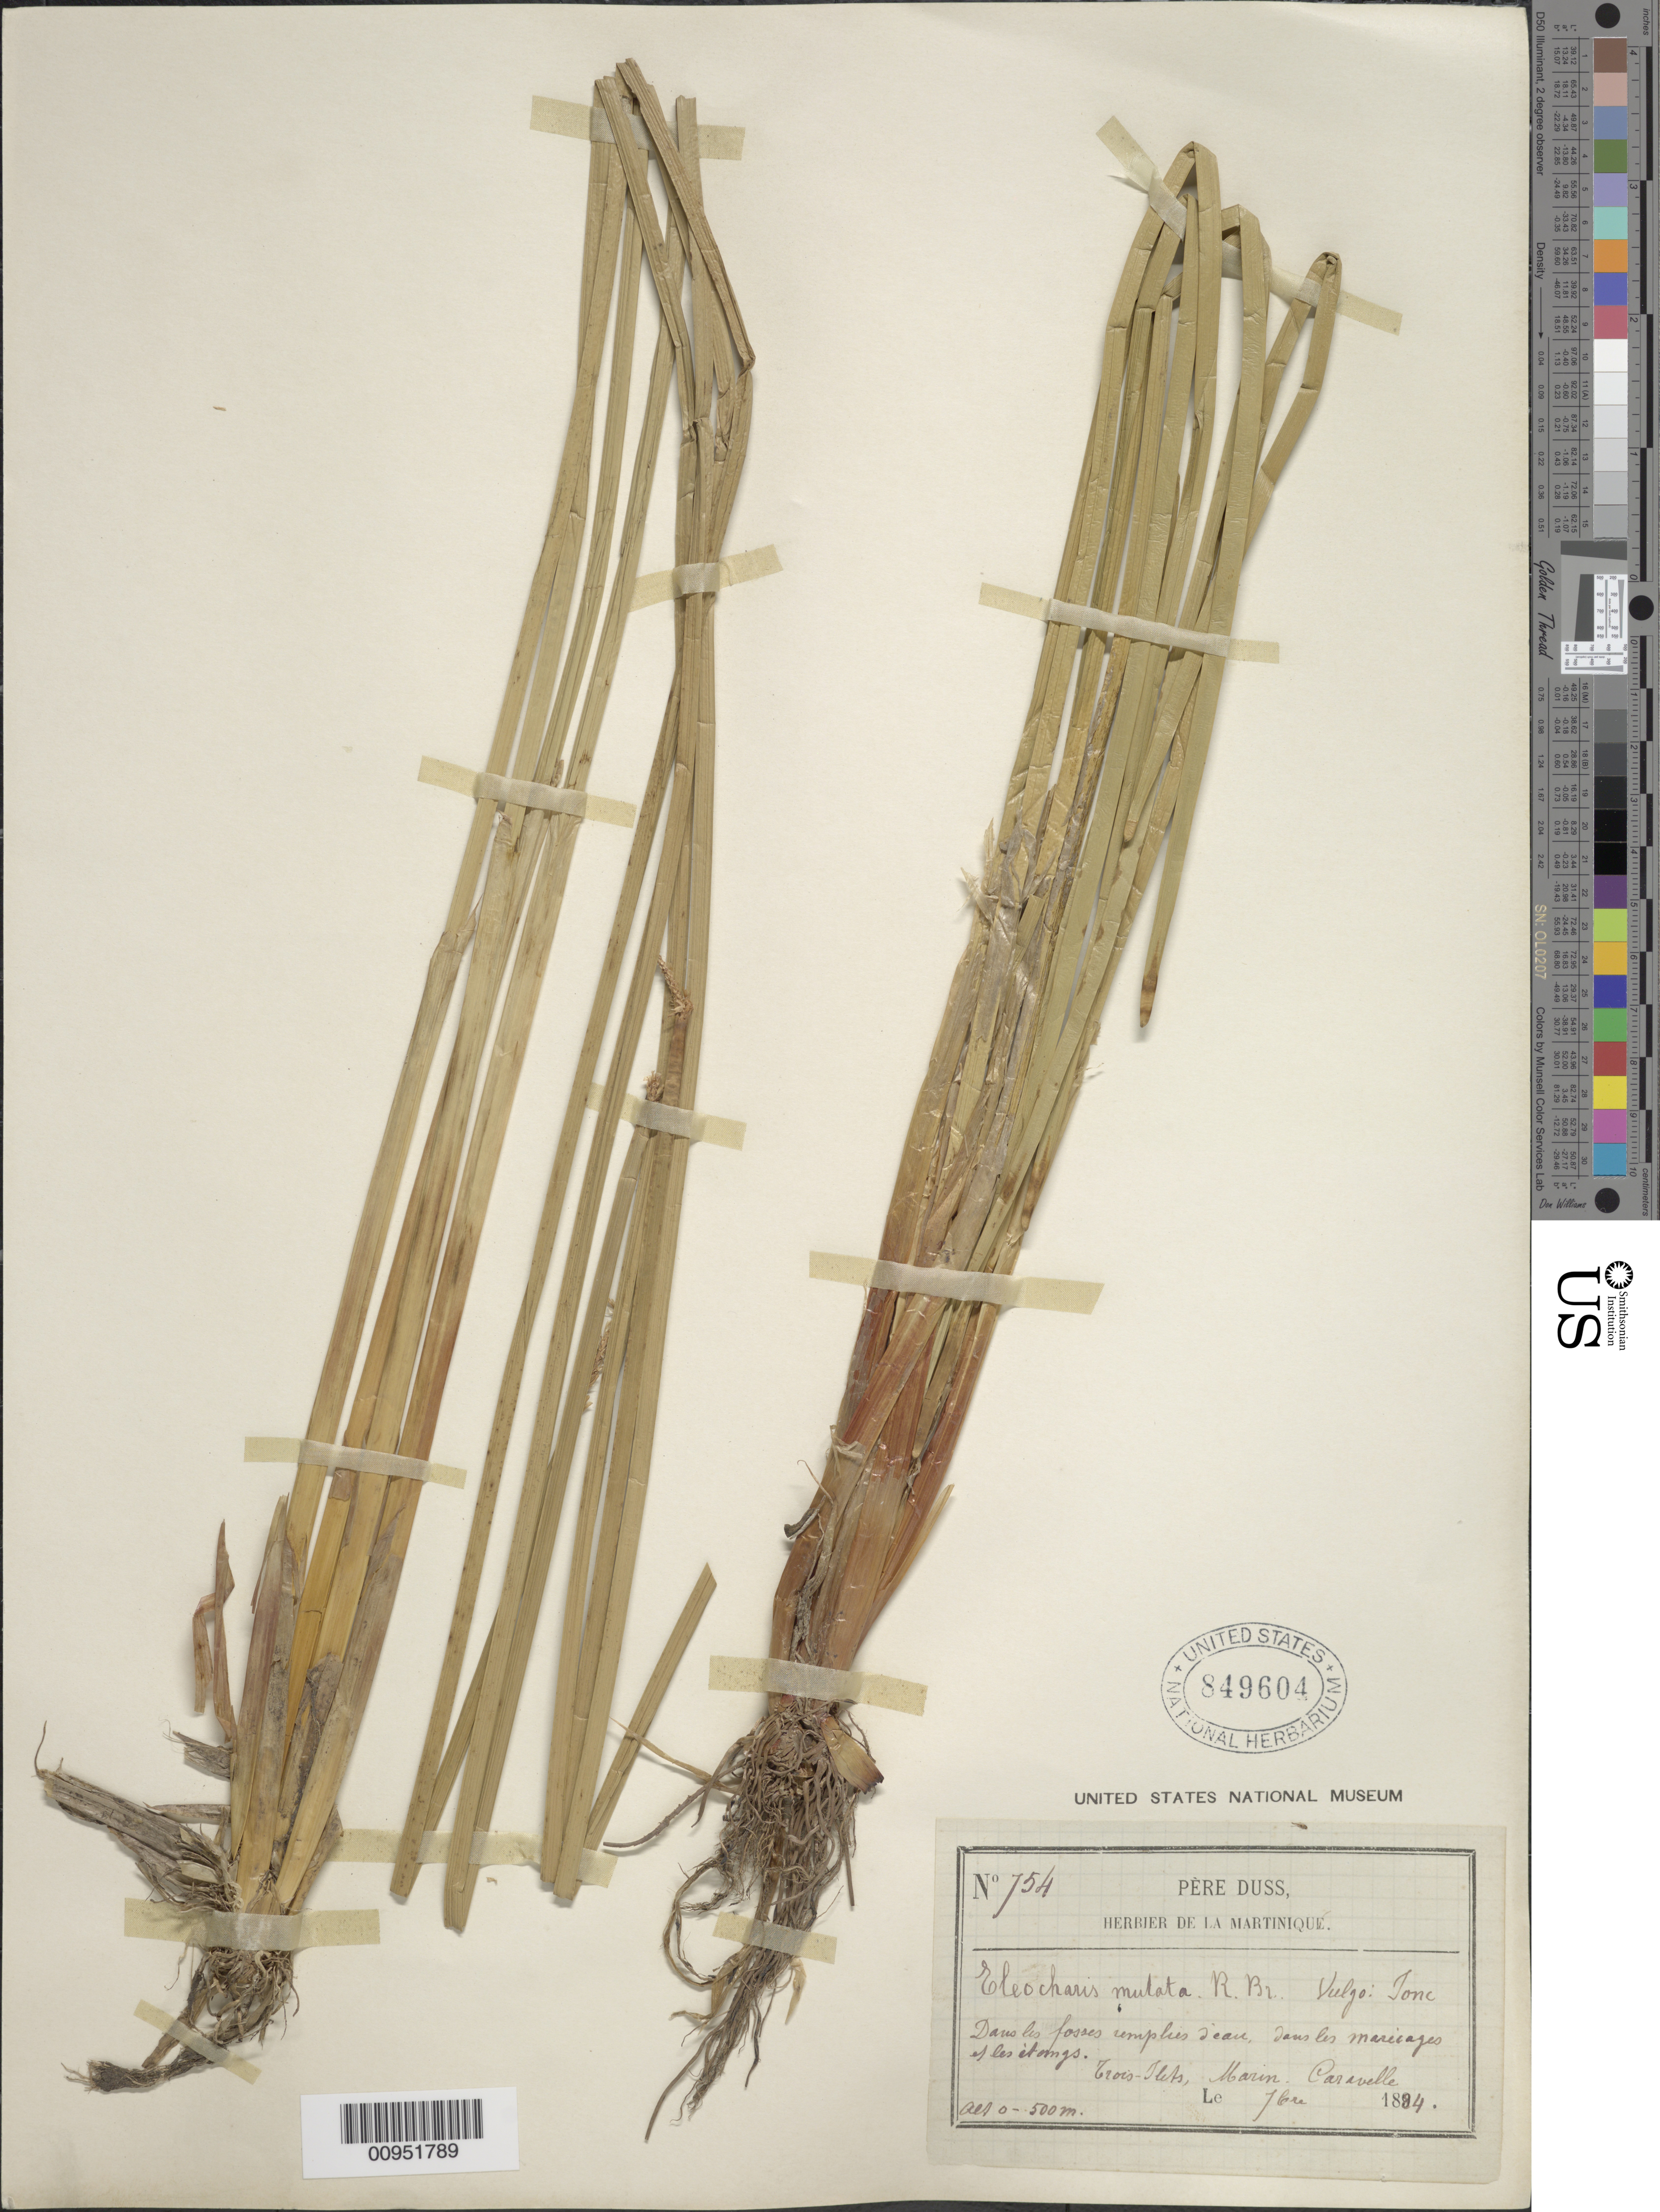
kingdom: Plantae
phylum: Tracheophyta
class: Liliopsida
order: Poales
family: Cyperaceae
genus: Eleocharis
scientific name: Eleocharis mutata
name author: (L.) Roem. & Schult.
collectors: Père Duss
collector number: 754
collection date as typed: Feb 1884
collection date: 1884-02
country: Martinique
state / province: Le Marin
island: Martinique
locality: "Trois Ilets, Marin, Carevelle"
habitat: Dans les fosses "semplsiss" d'eau, dans les marecages et les étanges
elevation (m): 0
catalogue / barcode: US 849604